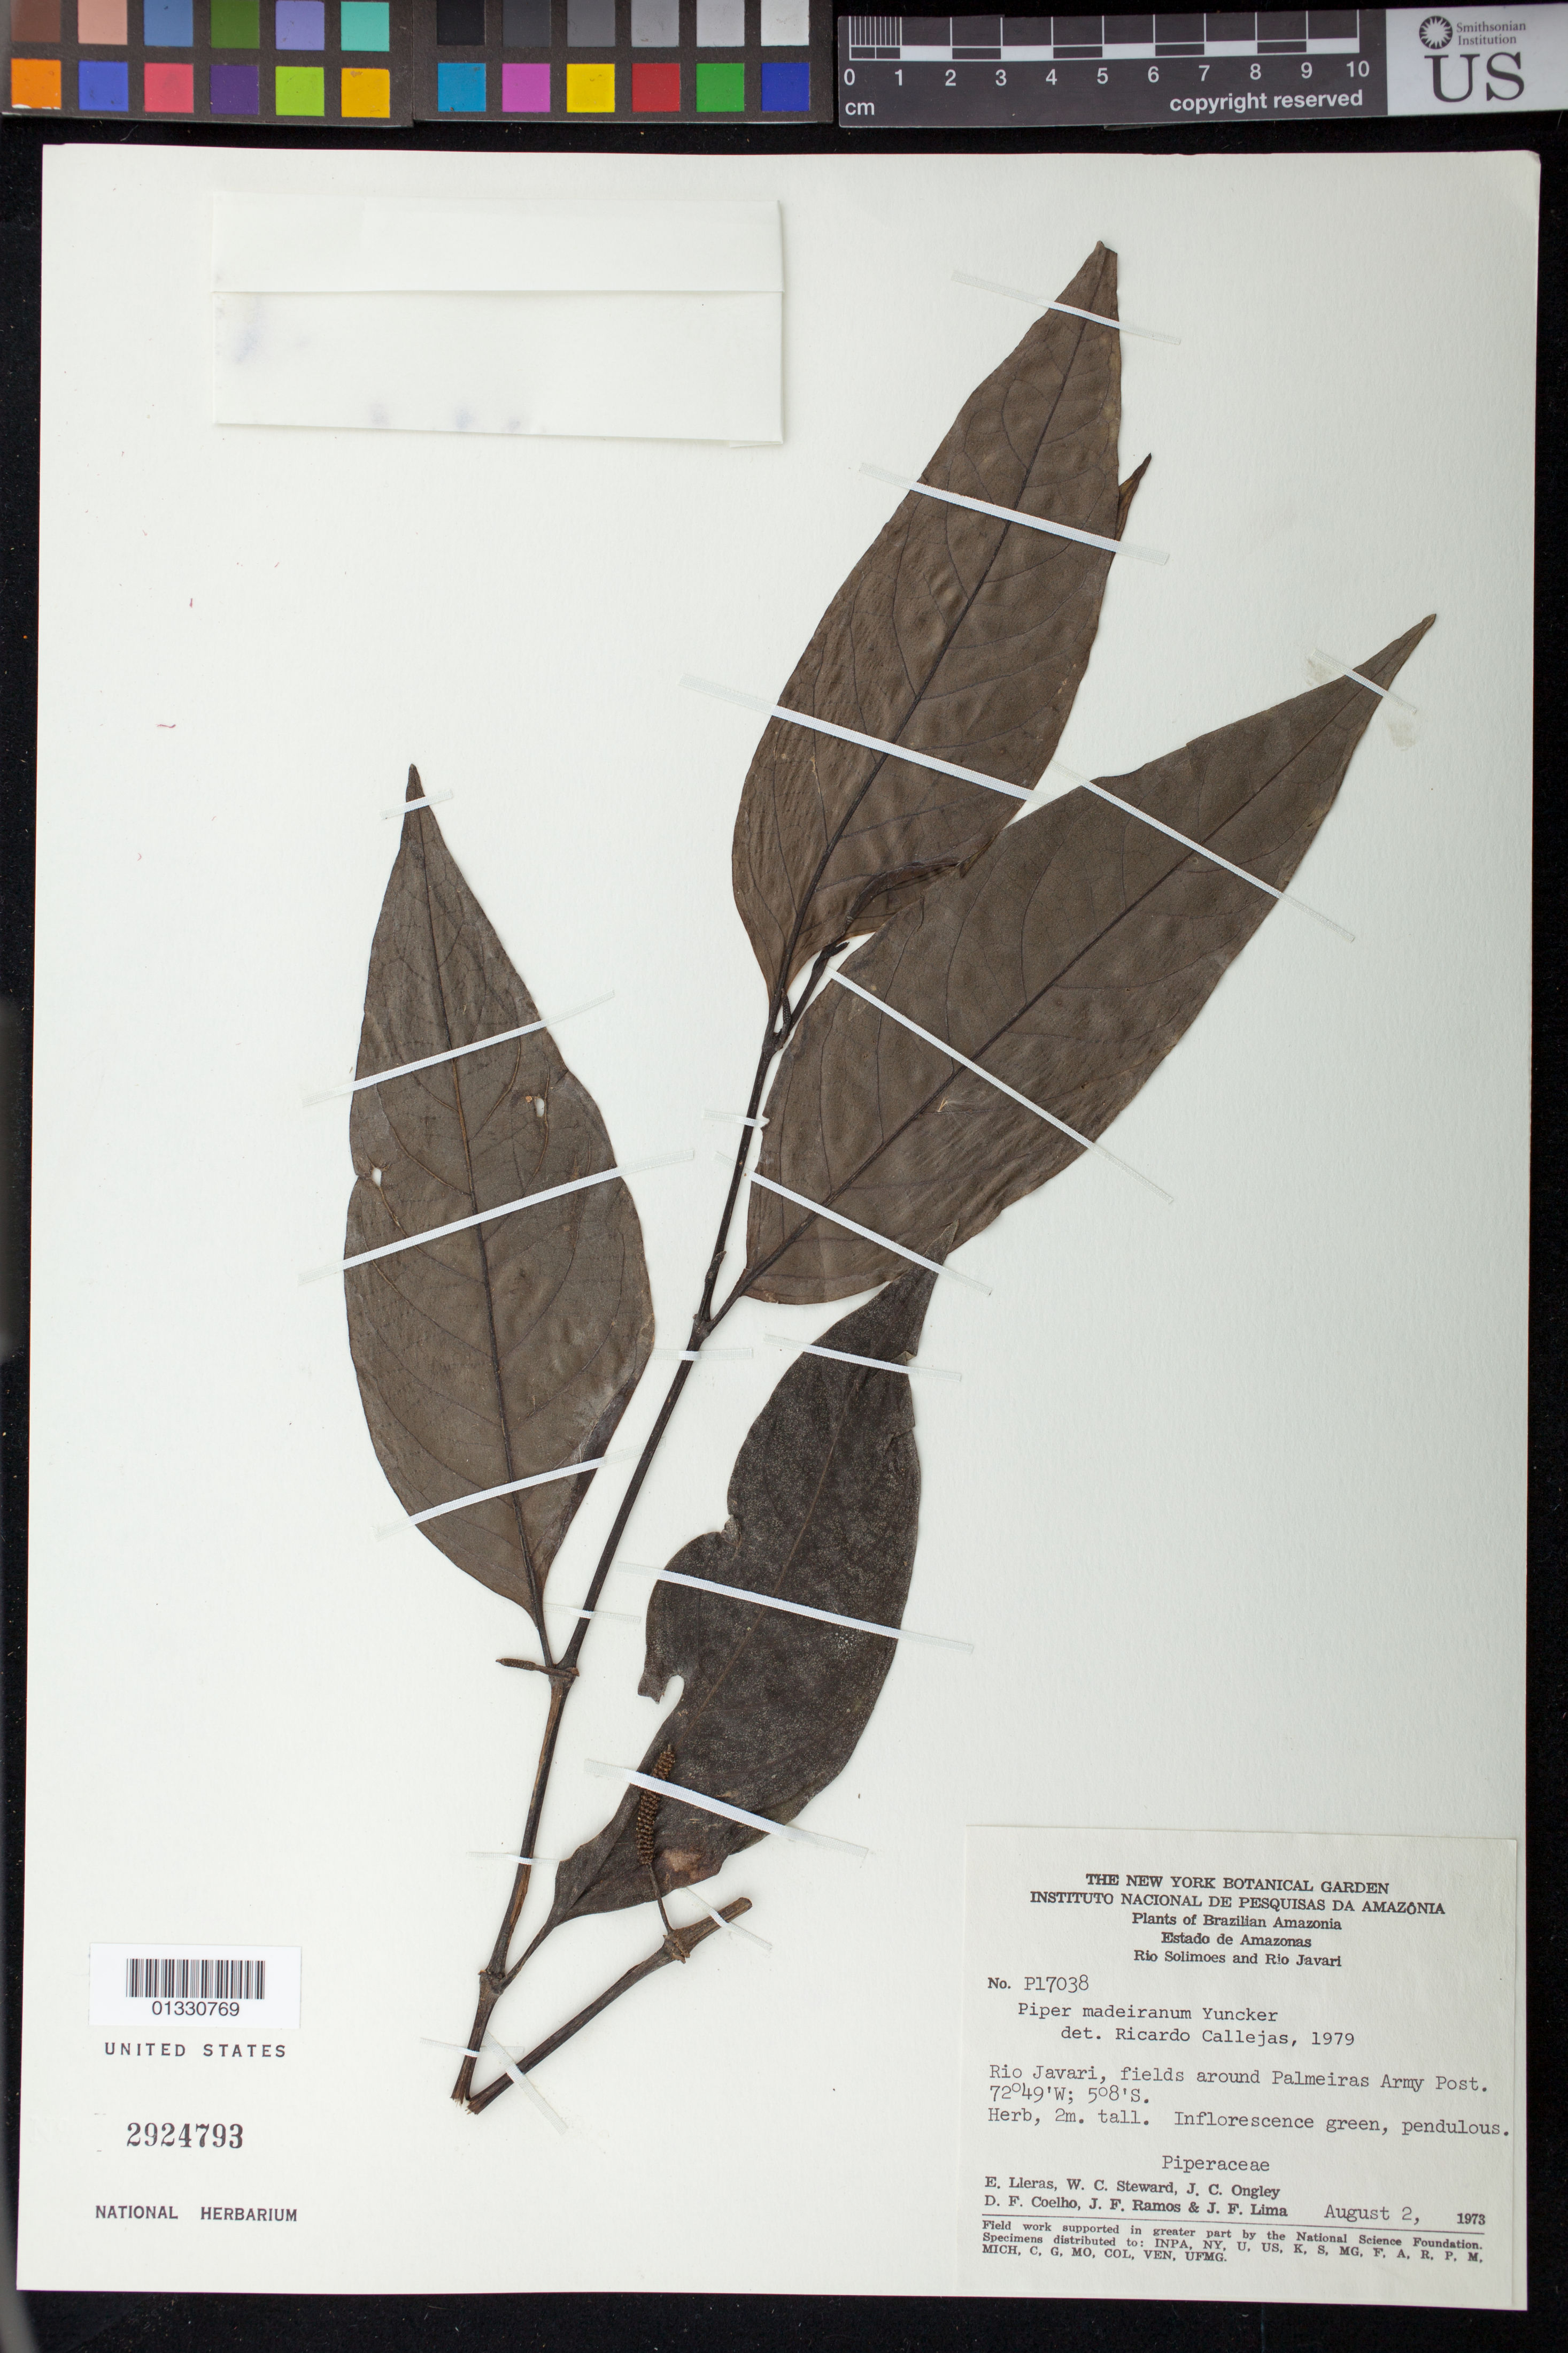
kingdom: Plantae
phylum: Tracheophyta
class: Magnoliopsida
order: Piperales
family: Piperaceae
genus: Piper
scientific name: Piper madeiranum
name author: Yunck.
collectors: E. Lleras, W. C. Steward, J. C. Ongley, D. F. Coêlho, J. F. Ramos & J. F. Lima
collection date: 1973-08-02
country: Brazil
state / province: Amazonas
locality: Rio Javari, fields around Palmeiras Army Post.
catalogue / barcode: US 2924793